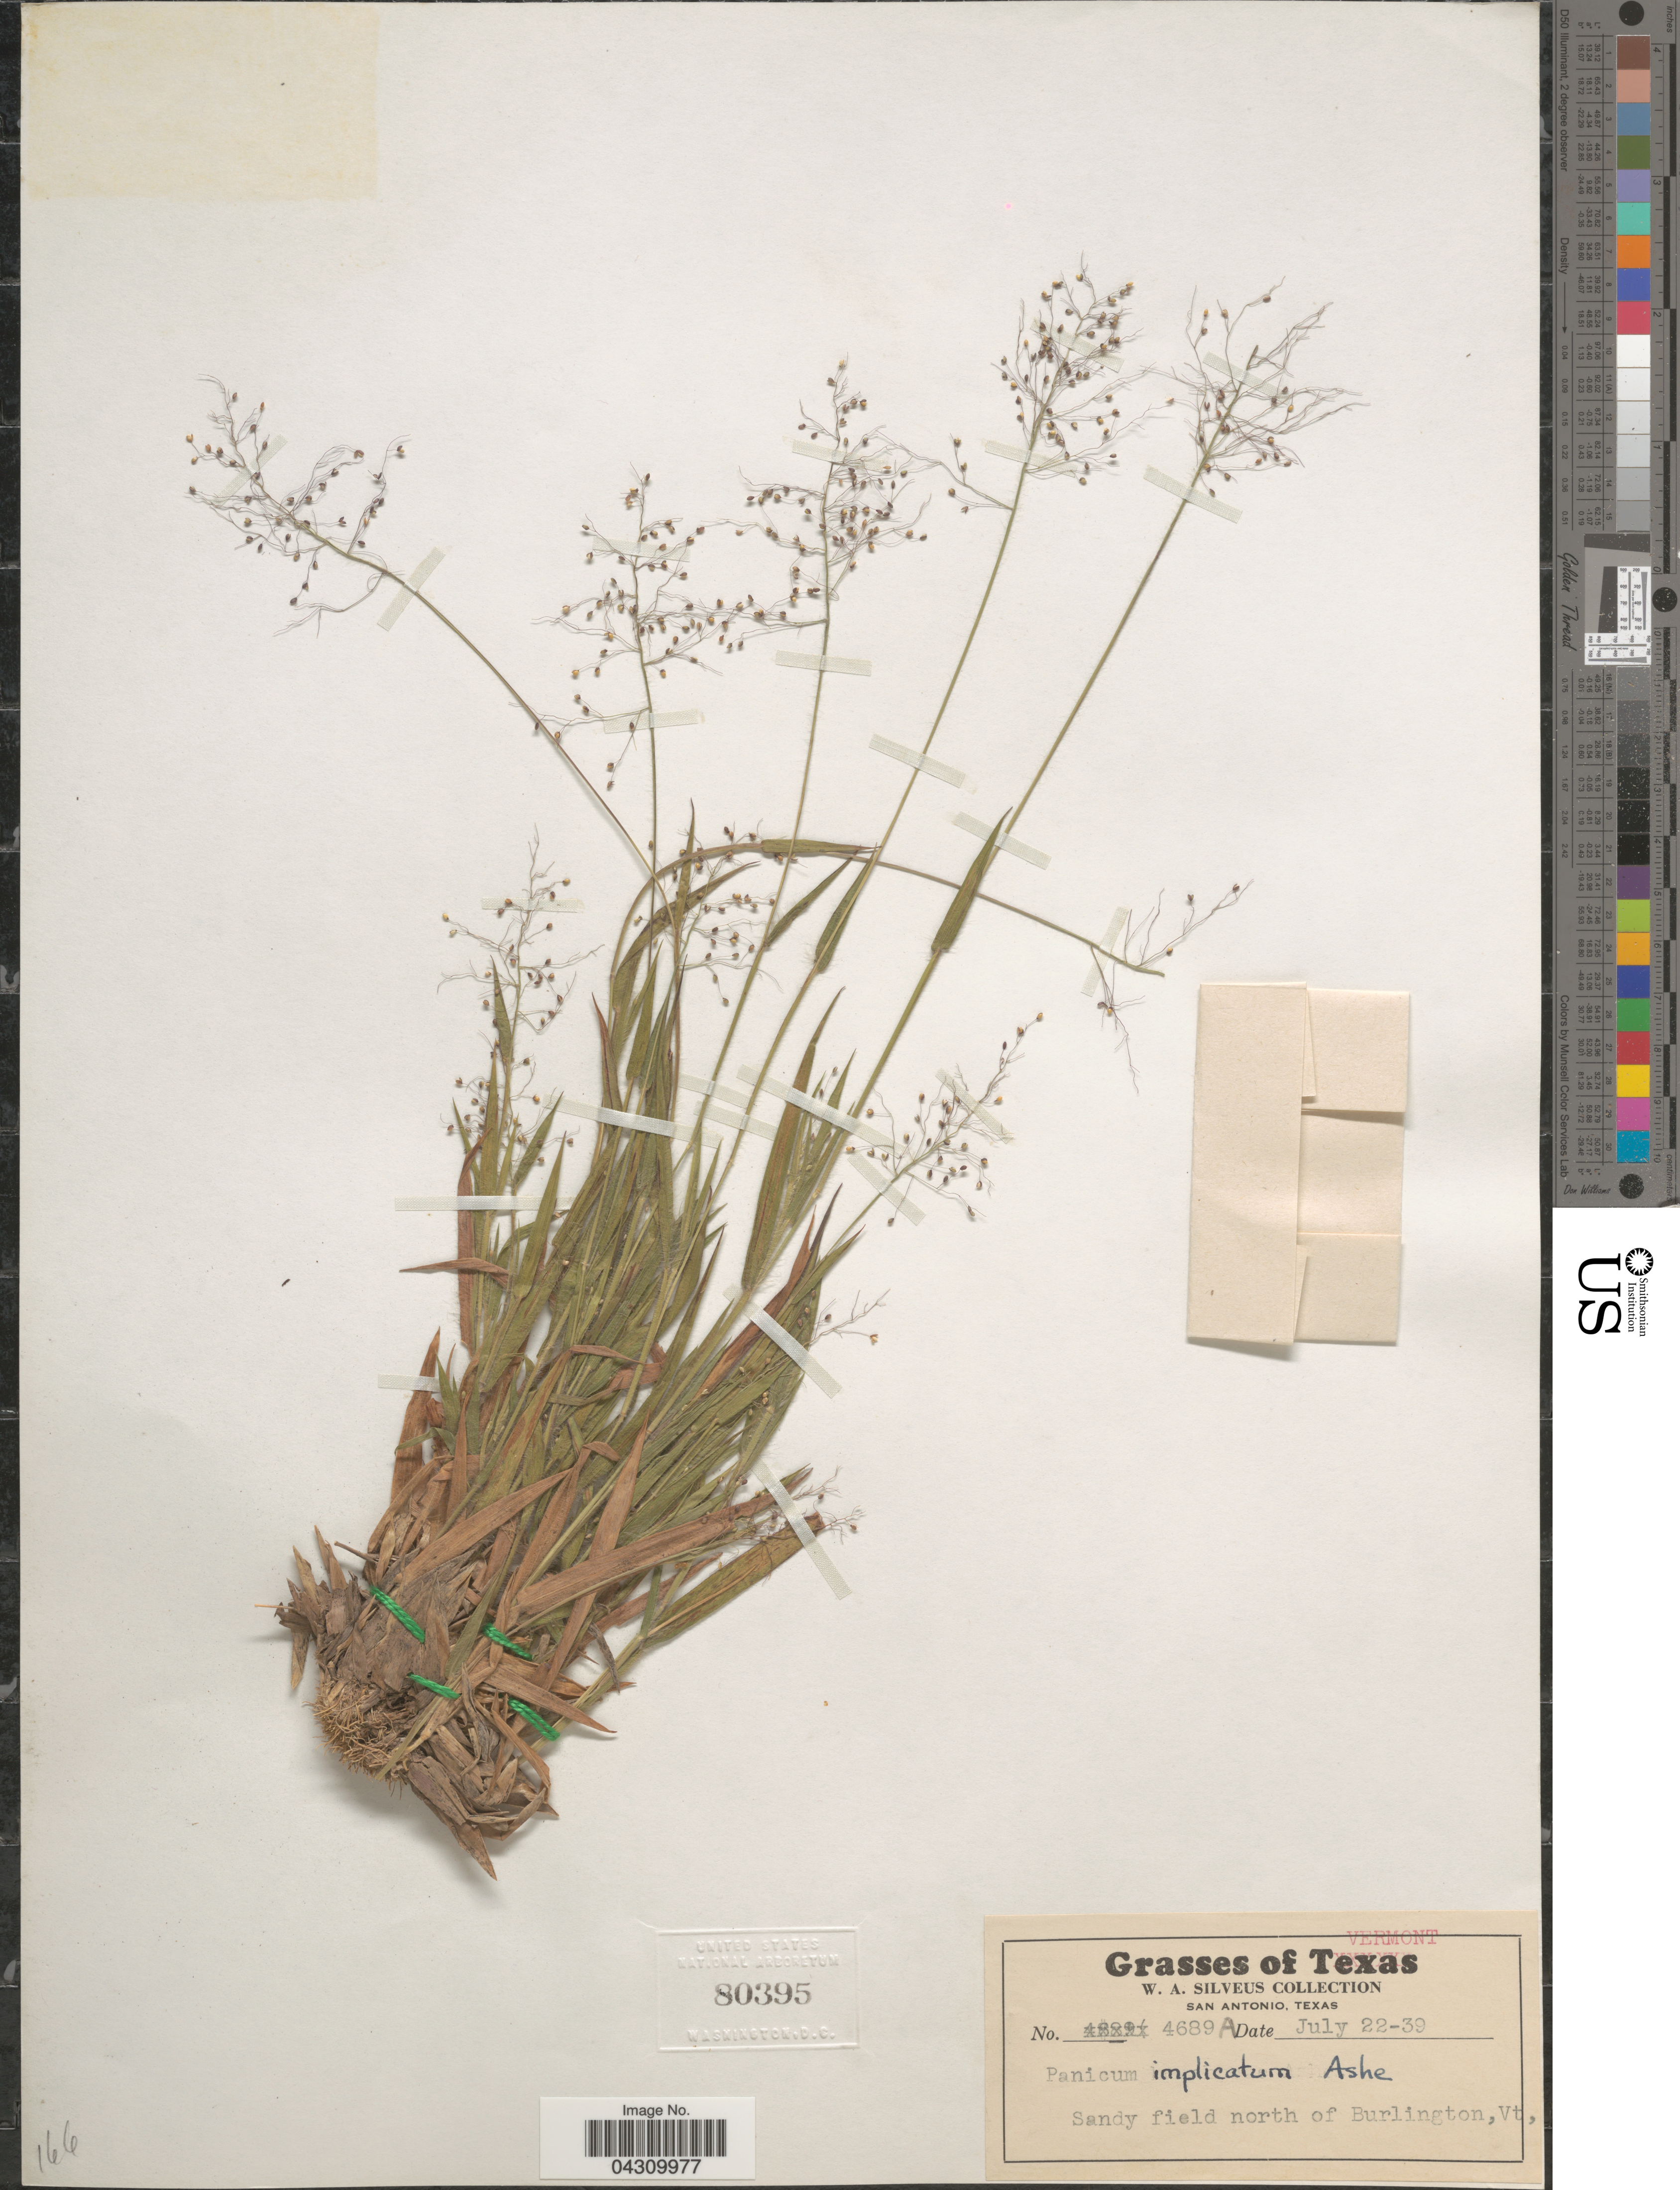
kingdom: Plantae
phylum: Tracheophyta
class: Liliopsida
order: Poales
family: Poaceae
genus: Dichanthelium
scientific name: Dichanthelium acuminatum var. acuminatum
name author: (Sw.) Gould & C.A. Clark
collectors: W. Silveus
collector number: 4689A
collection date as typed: Transcribed d/m/y: 22/7/39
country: United States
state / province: Vermont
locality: Sandy field north of Burlington.